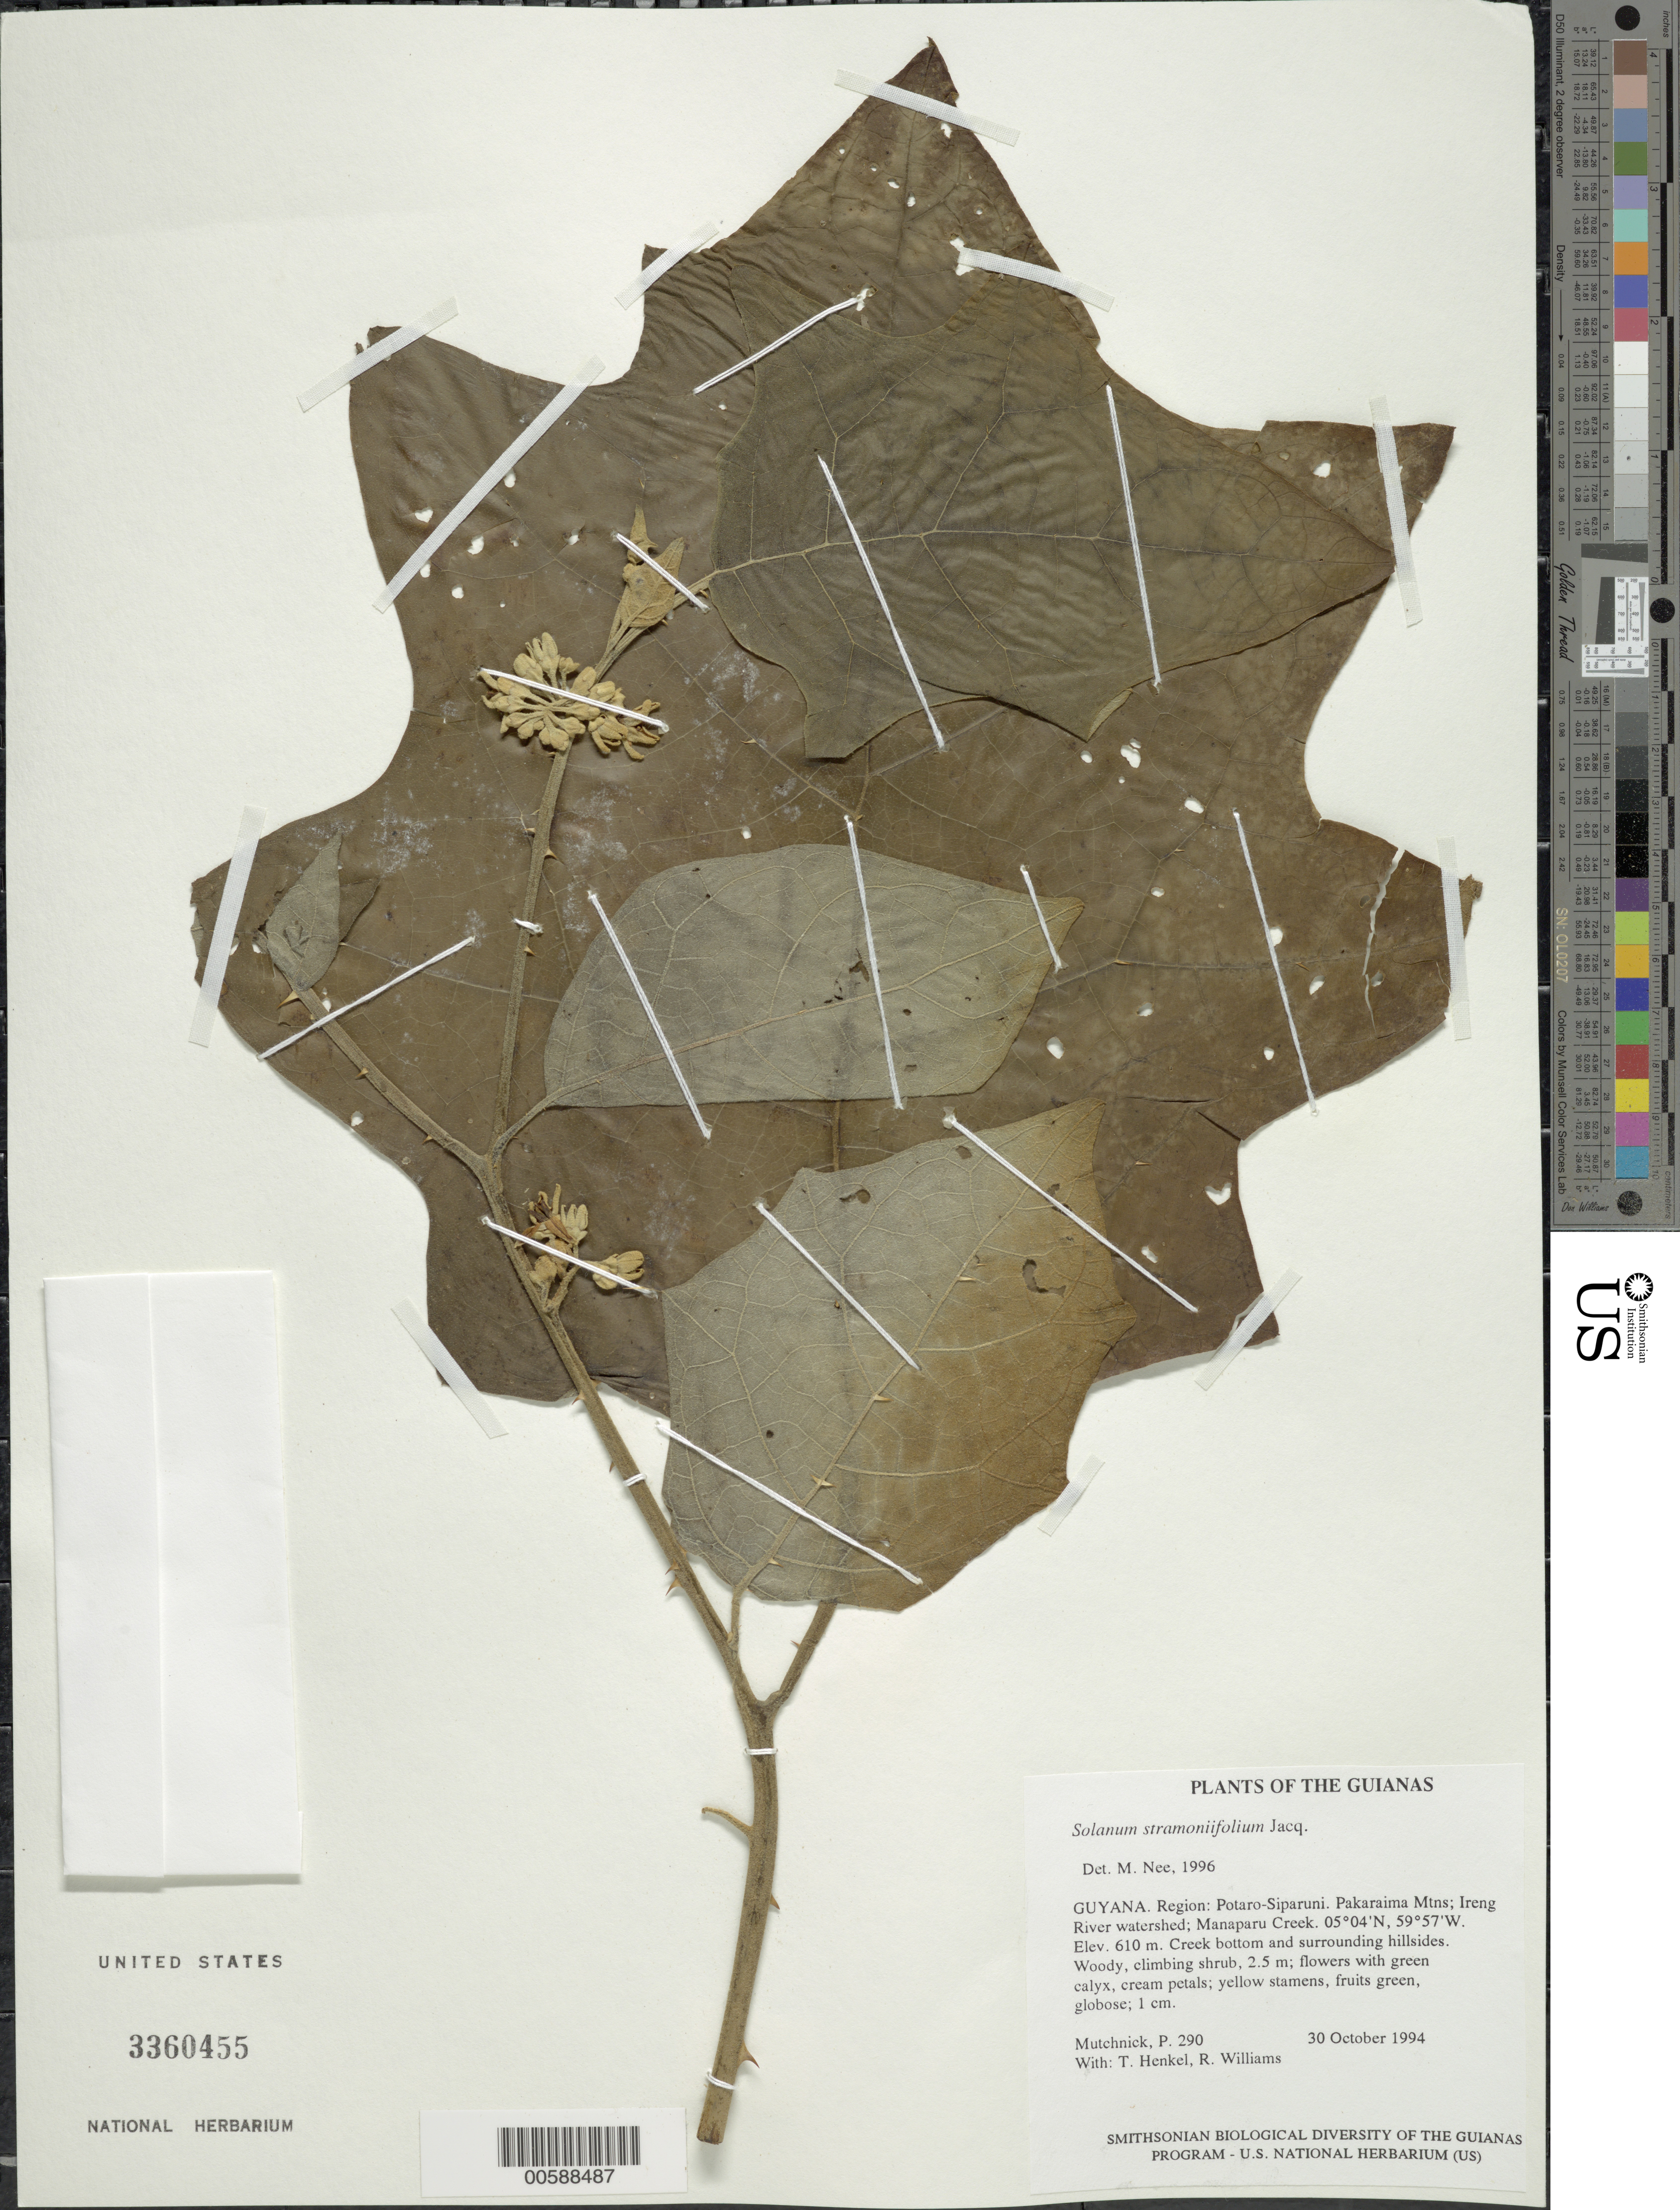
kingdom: Plantae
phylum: Tracheophyta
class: Magnoliopsida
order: Solanales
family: Solanaceae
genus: Solanum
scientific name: Solanum stramoniifolium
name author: Jacq.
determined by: Nee, Michael H.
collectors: P. Mutchnick, T. Henkel & R. Williams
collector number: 290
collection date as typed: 10 Oct 1994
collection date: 1994-10-10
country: Guyana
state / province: Potaro-Siparuni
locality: Pakaraima Mtns; Ireng River watershed; Manaparu Creek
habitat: Creek bottom and surrounding hillsides.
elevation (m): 610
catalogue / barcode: US 3360455